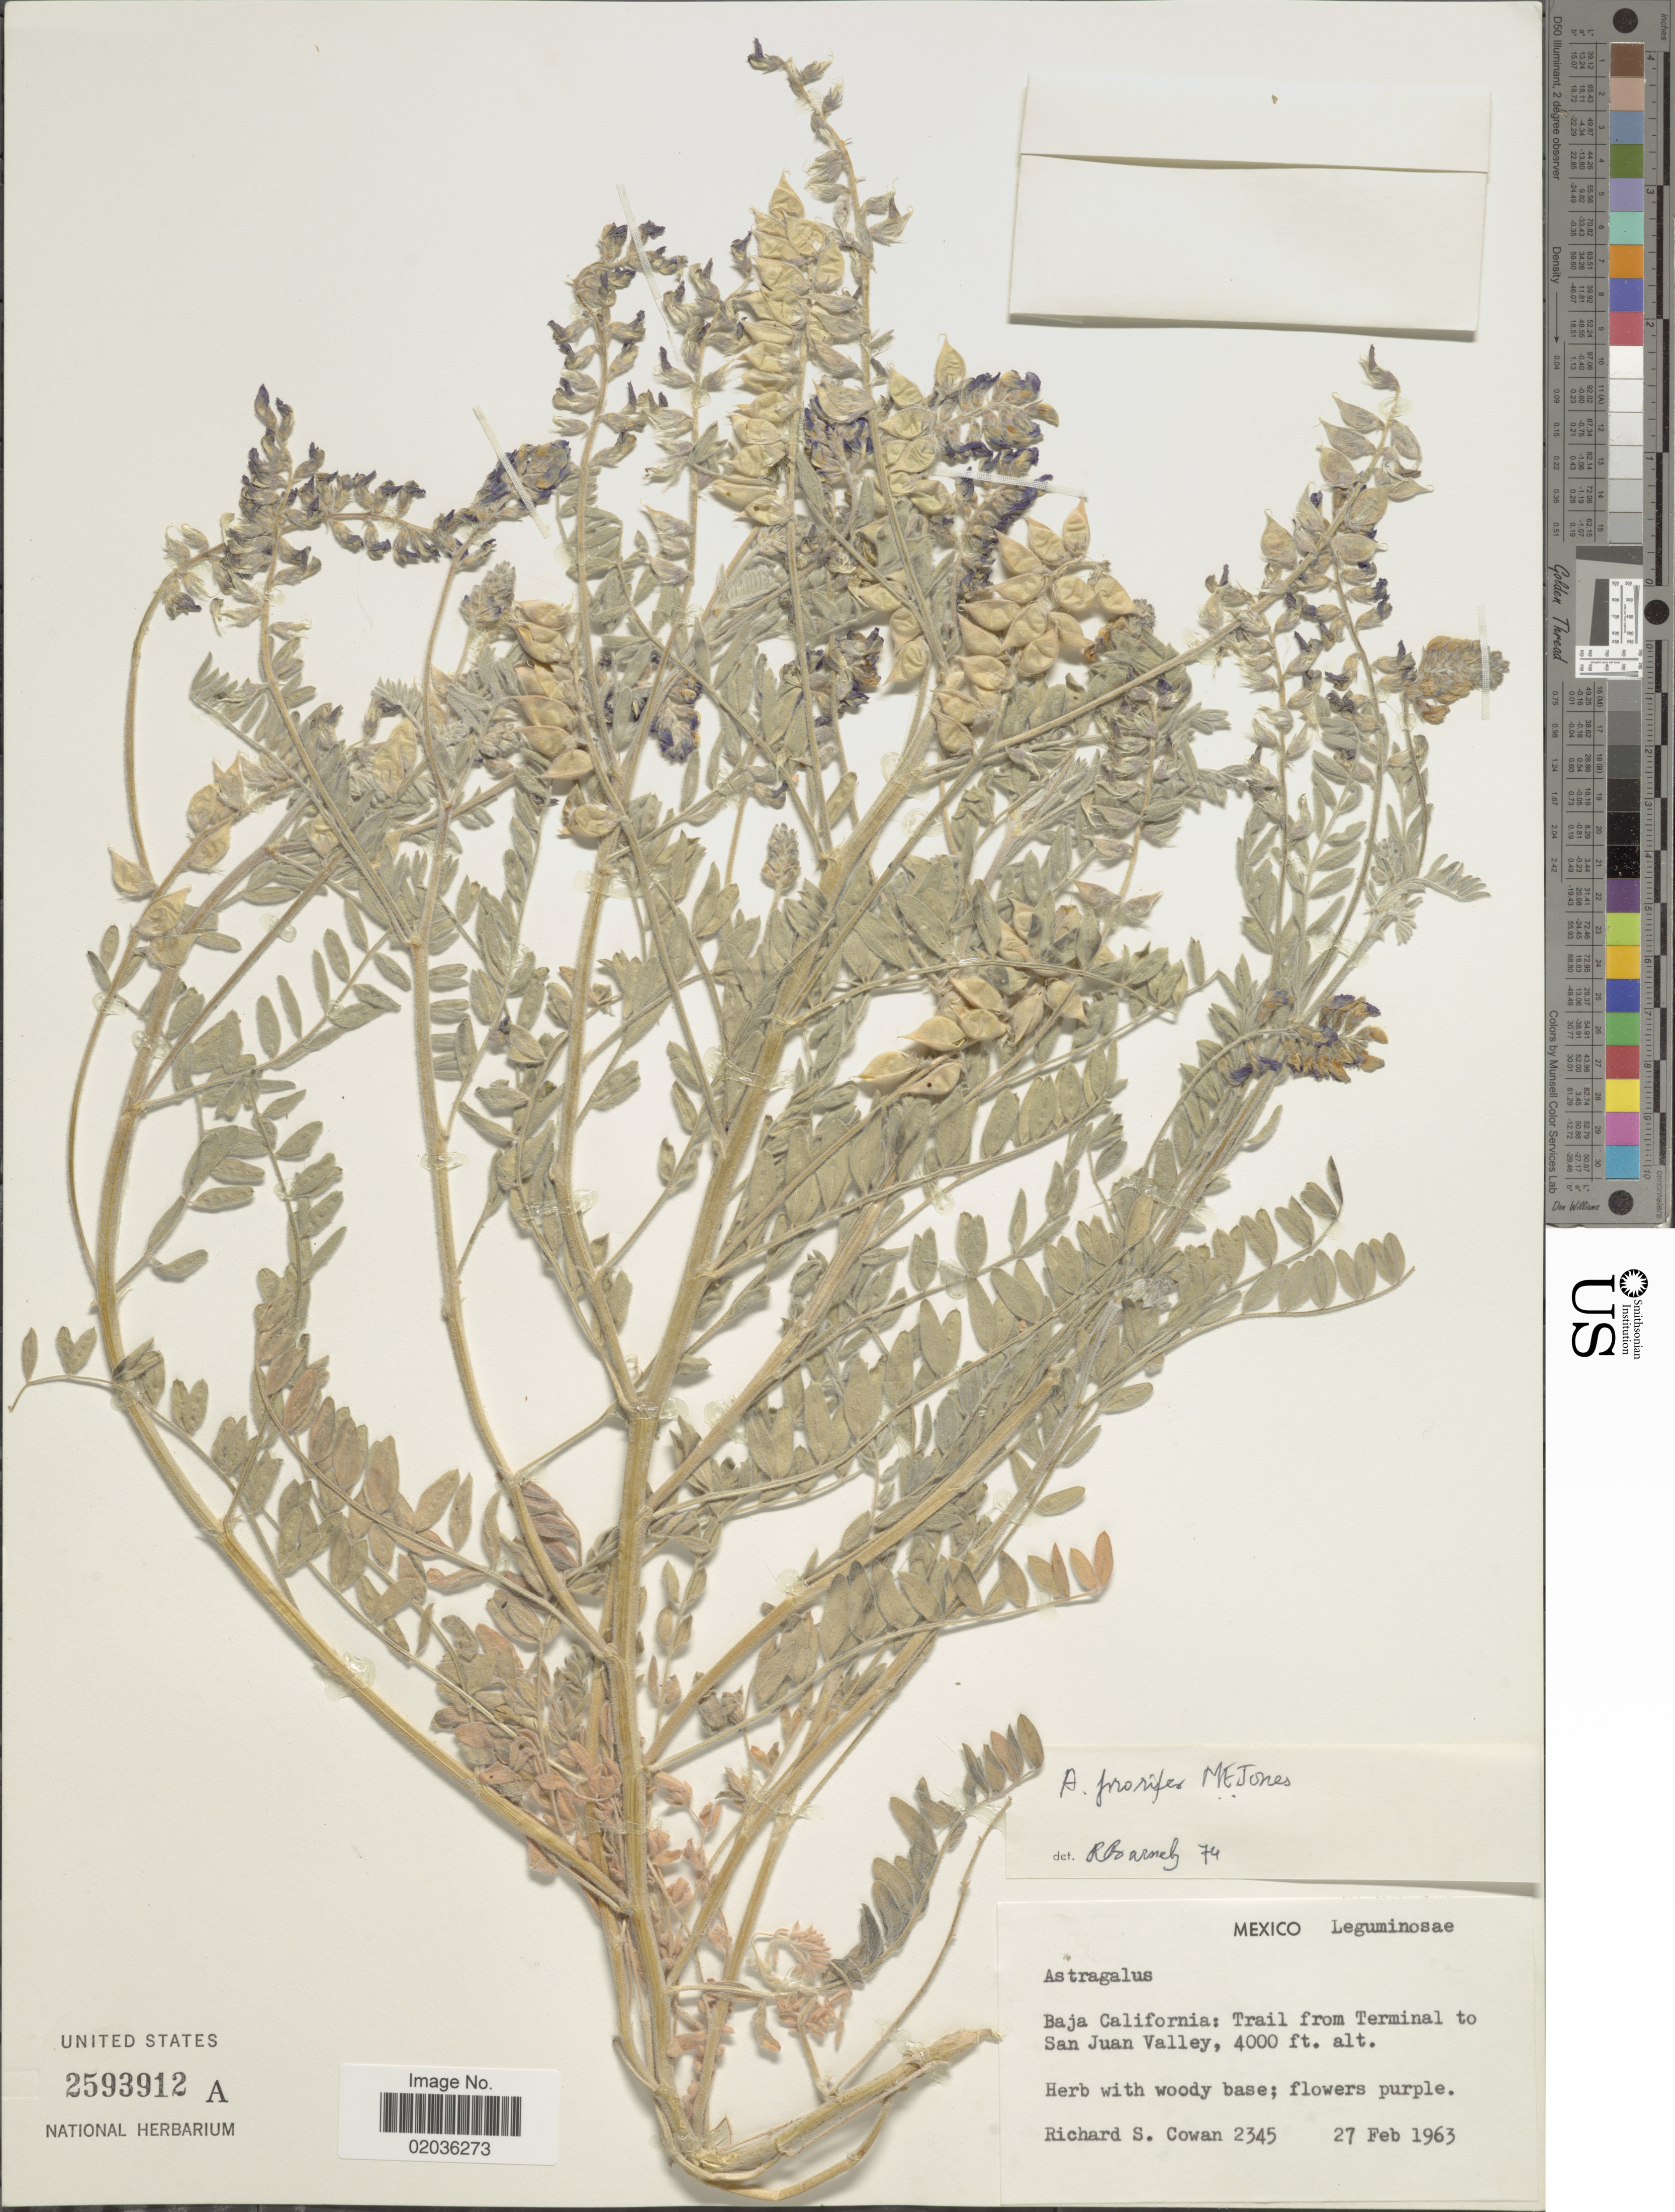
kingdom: Plantae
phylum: Tracheophyta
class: Magnoliopsida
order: Fabales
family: Fabaceae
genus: Astragalus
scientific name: Astragalus prorifer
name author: M.E. Jones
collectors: R. S. Cowan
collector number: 2345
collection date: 1963-02-27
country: Mexico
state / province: Baja California Norte / Baja California Sur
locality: Trail from Terminal to San Juan Valley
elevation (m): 1219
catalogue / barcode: US 2593912A